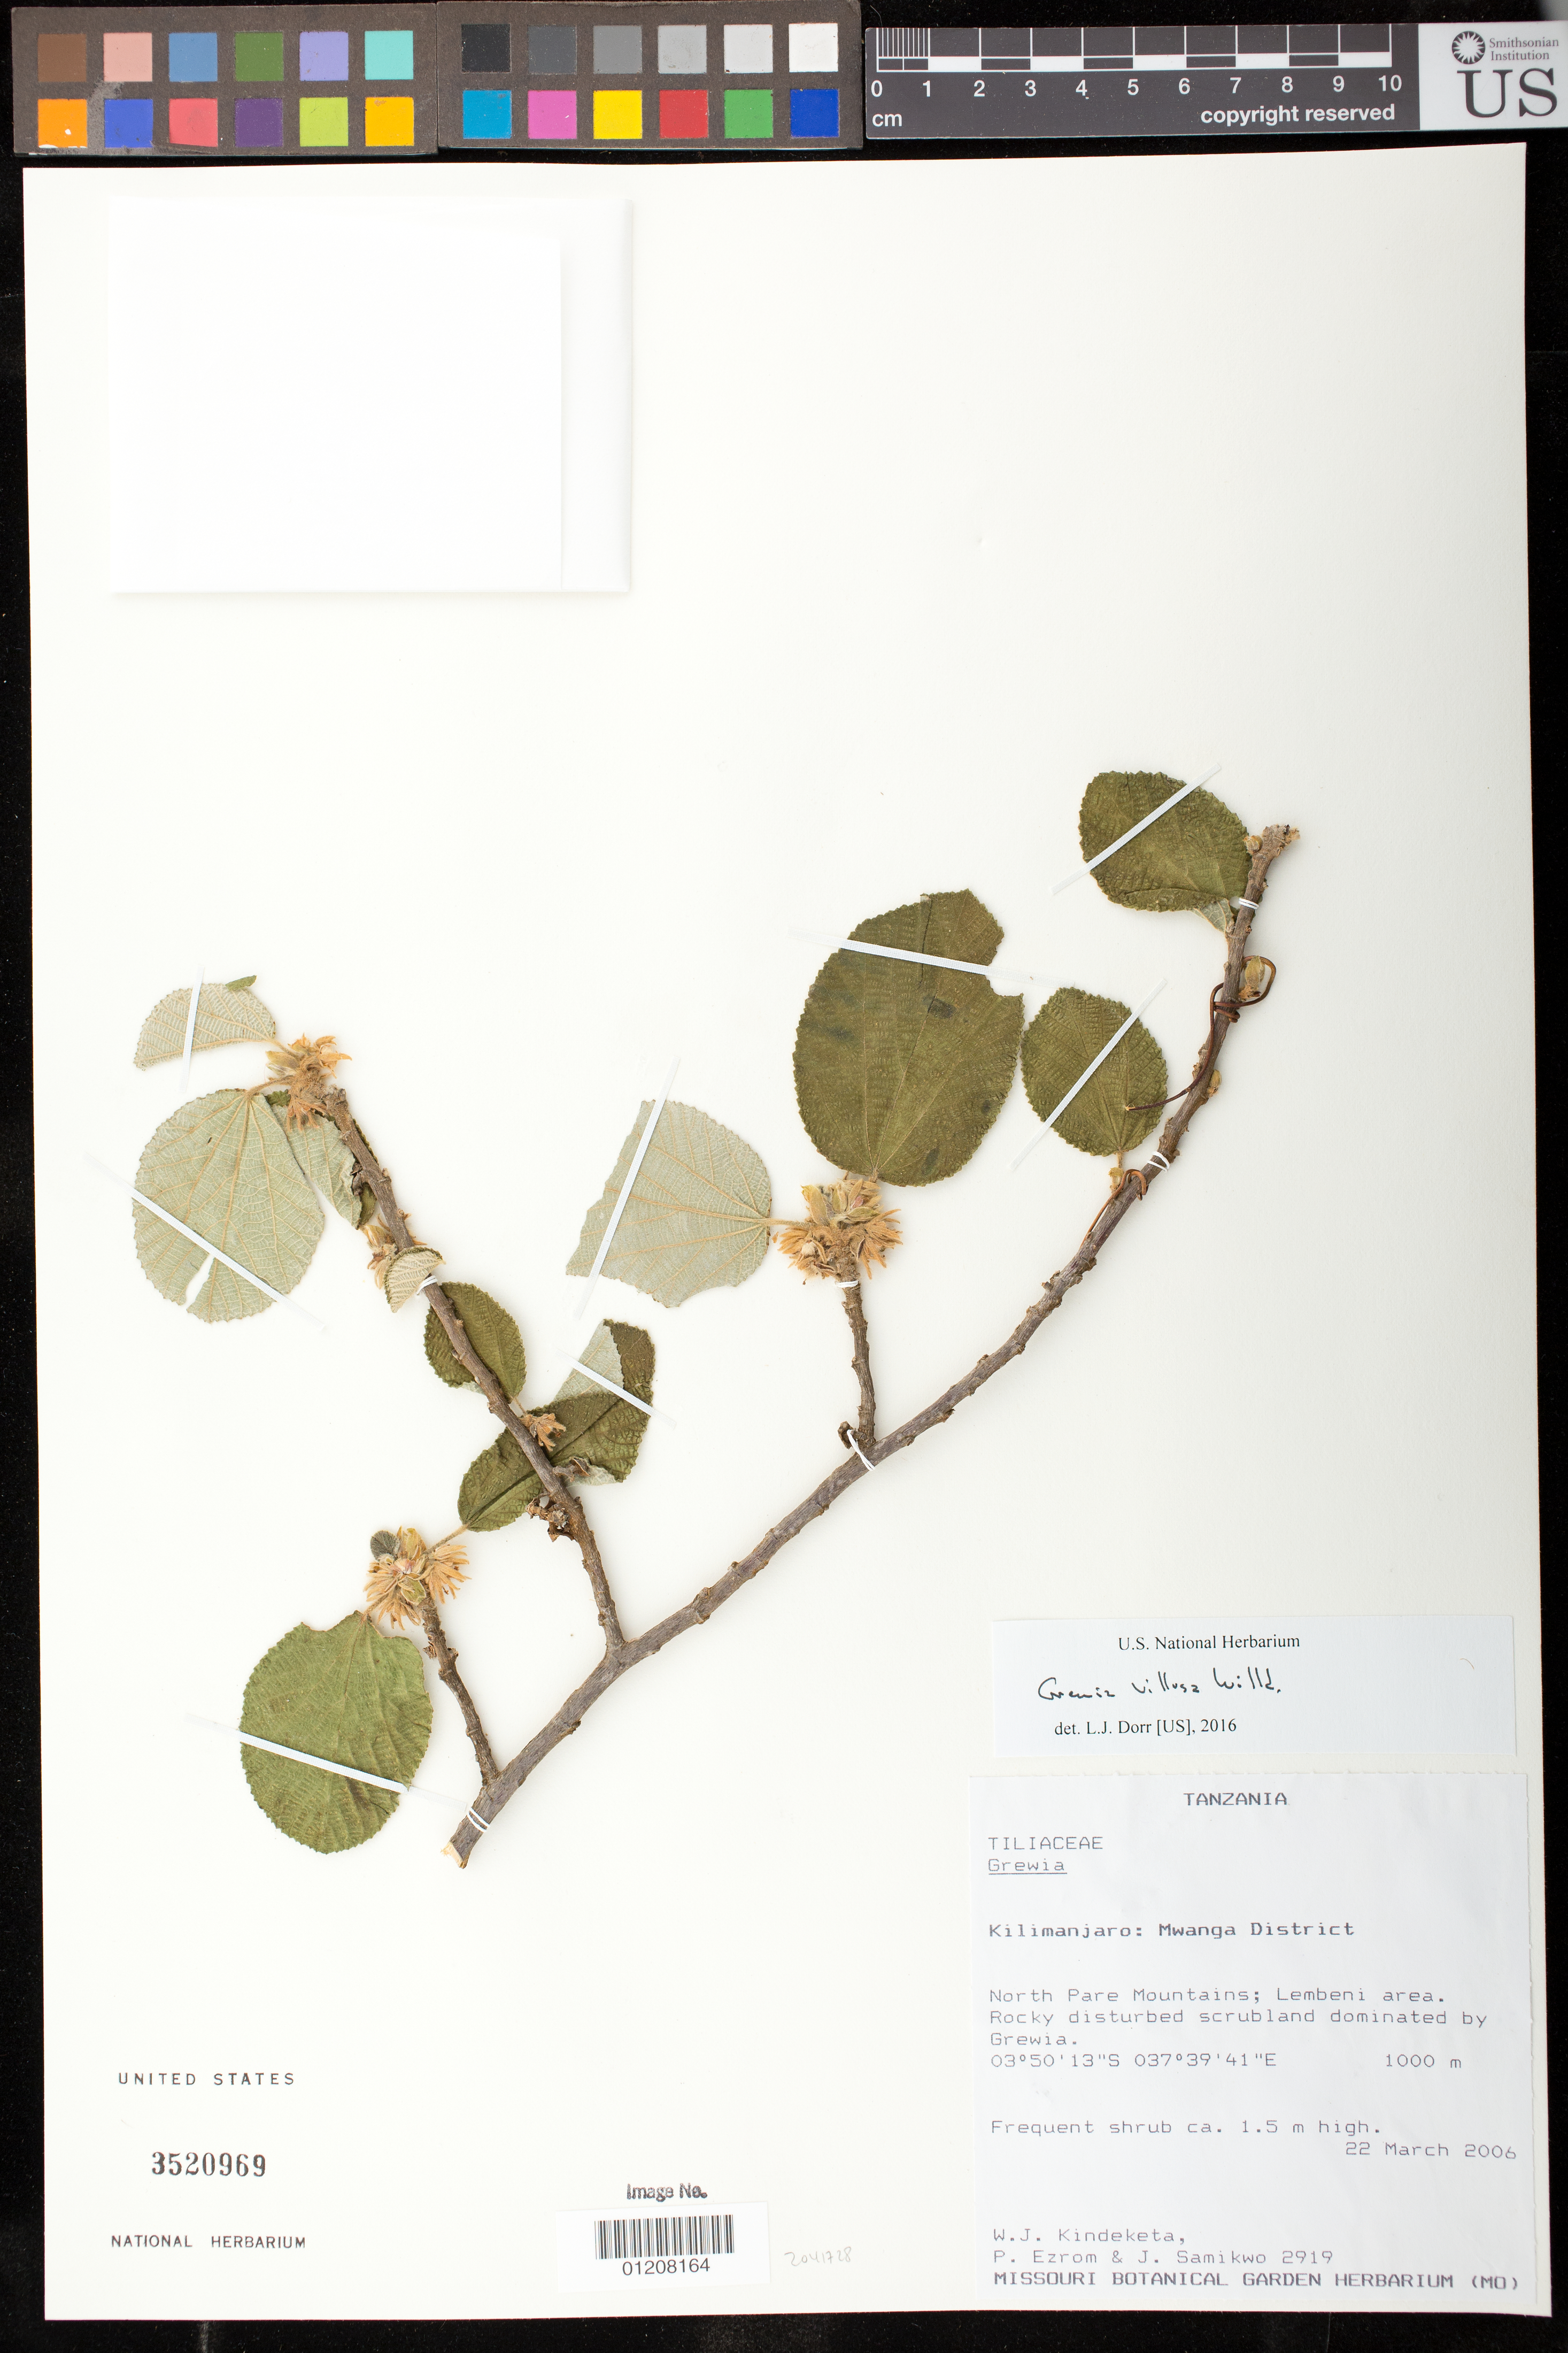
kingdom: Plantae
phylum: Tracheophyta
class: Magnoliopsida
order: Malvales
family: Malvaceae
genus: Grewia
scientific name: Grewia villosa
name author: Willd.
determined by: Dorr, L. J., (BOT), Smithsonian Institution - National Museum of Natural History (UNITED STATES)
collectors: W. J. Kindeketa, P. Ezrom & J. Samikwo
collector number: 2919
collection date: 2006-03-22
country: Tanzania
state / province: Kilimanjaro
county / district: Mwanga District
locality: North Pare Mountains; Lembeni area. rocky disturbed scrubland dominated by Grewia.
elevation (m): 1000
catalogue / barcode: US 3520969